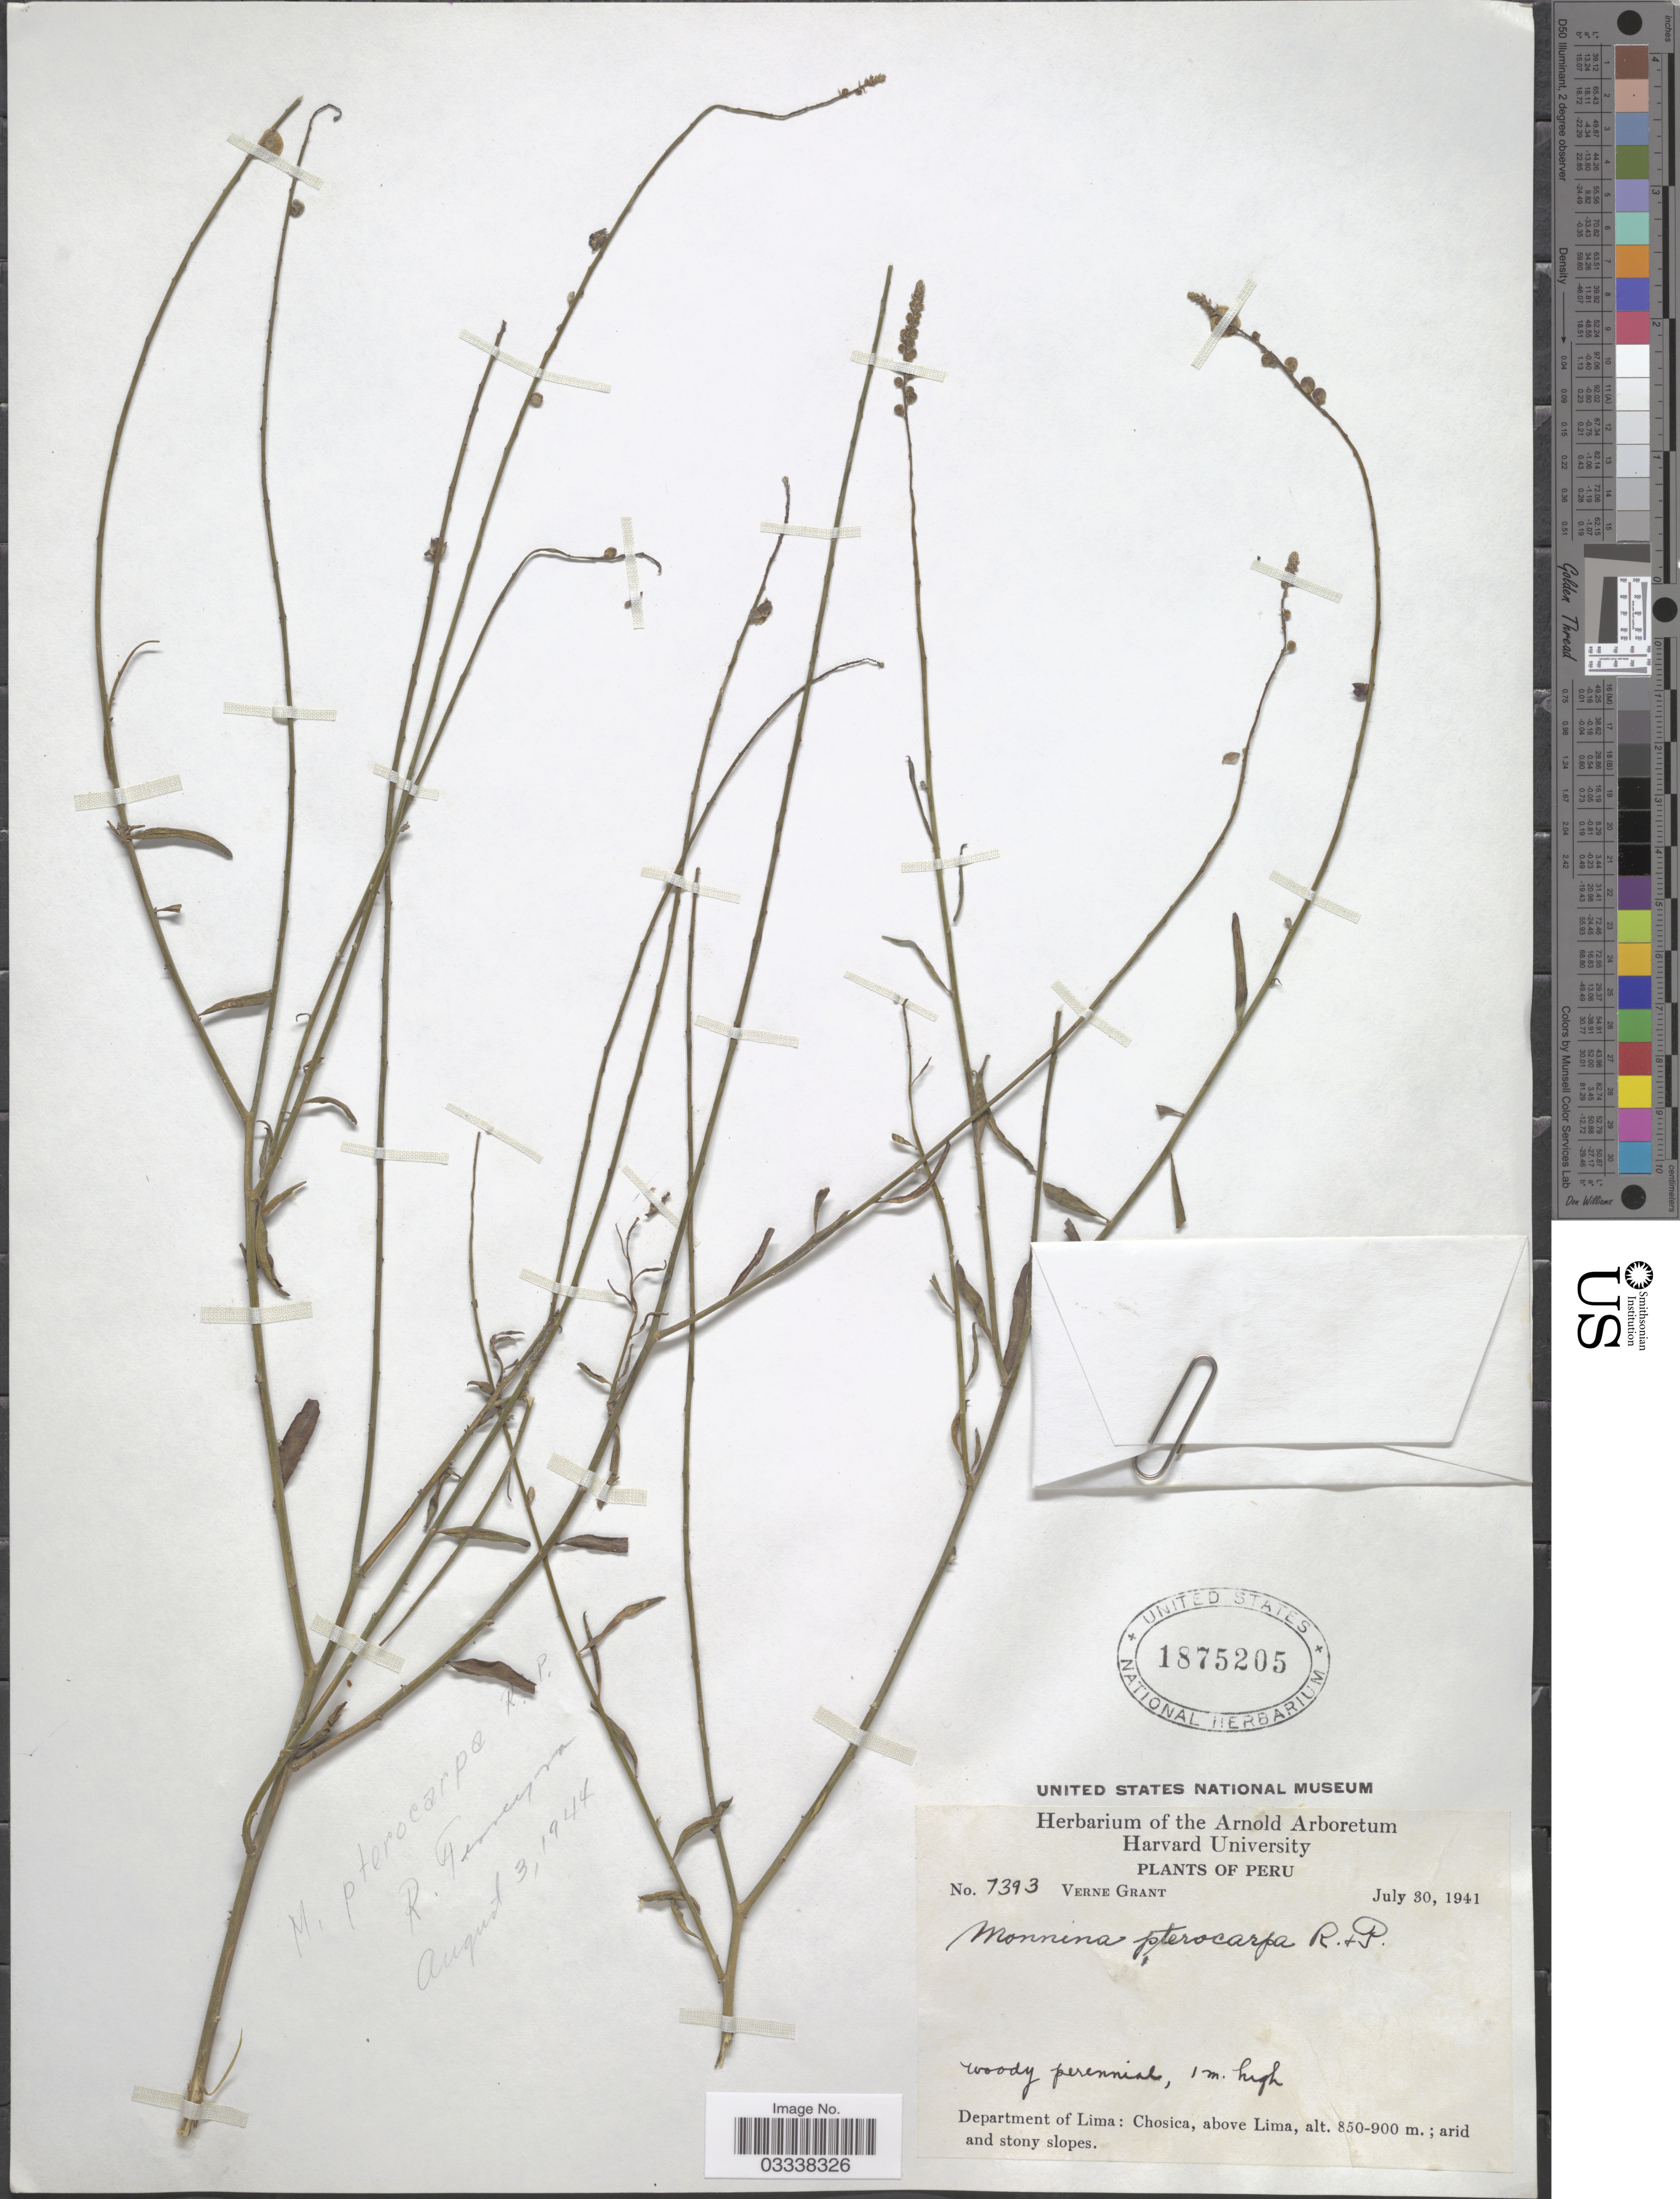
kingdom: Plantae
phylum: Tracheophyta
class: Magnoliopsida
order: Fabales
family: Polygalaceae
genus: Monnina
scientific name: Monnina pterocarpa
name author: Ruiz & Pav.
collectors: V. Grant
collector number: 7393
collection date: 1941-07-30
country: Peru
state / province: Lima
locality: Department of Lima: Chosica, above Lima.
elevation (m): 850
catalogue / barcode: US 1875205